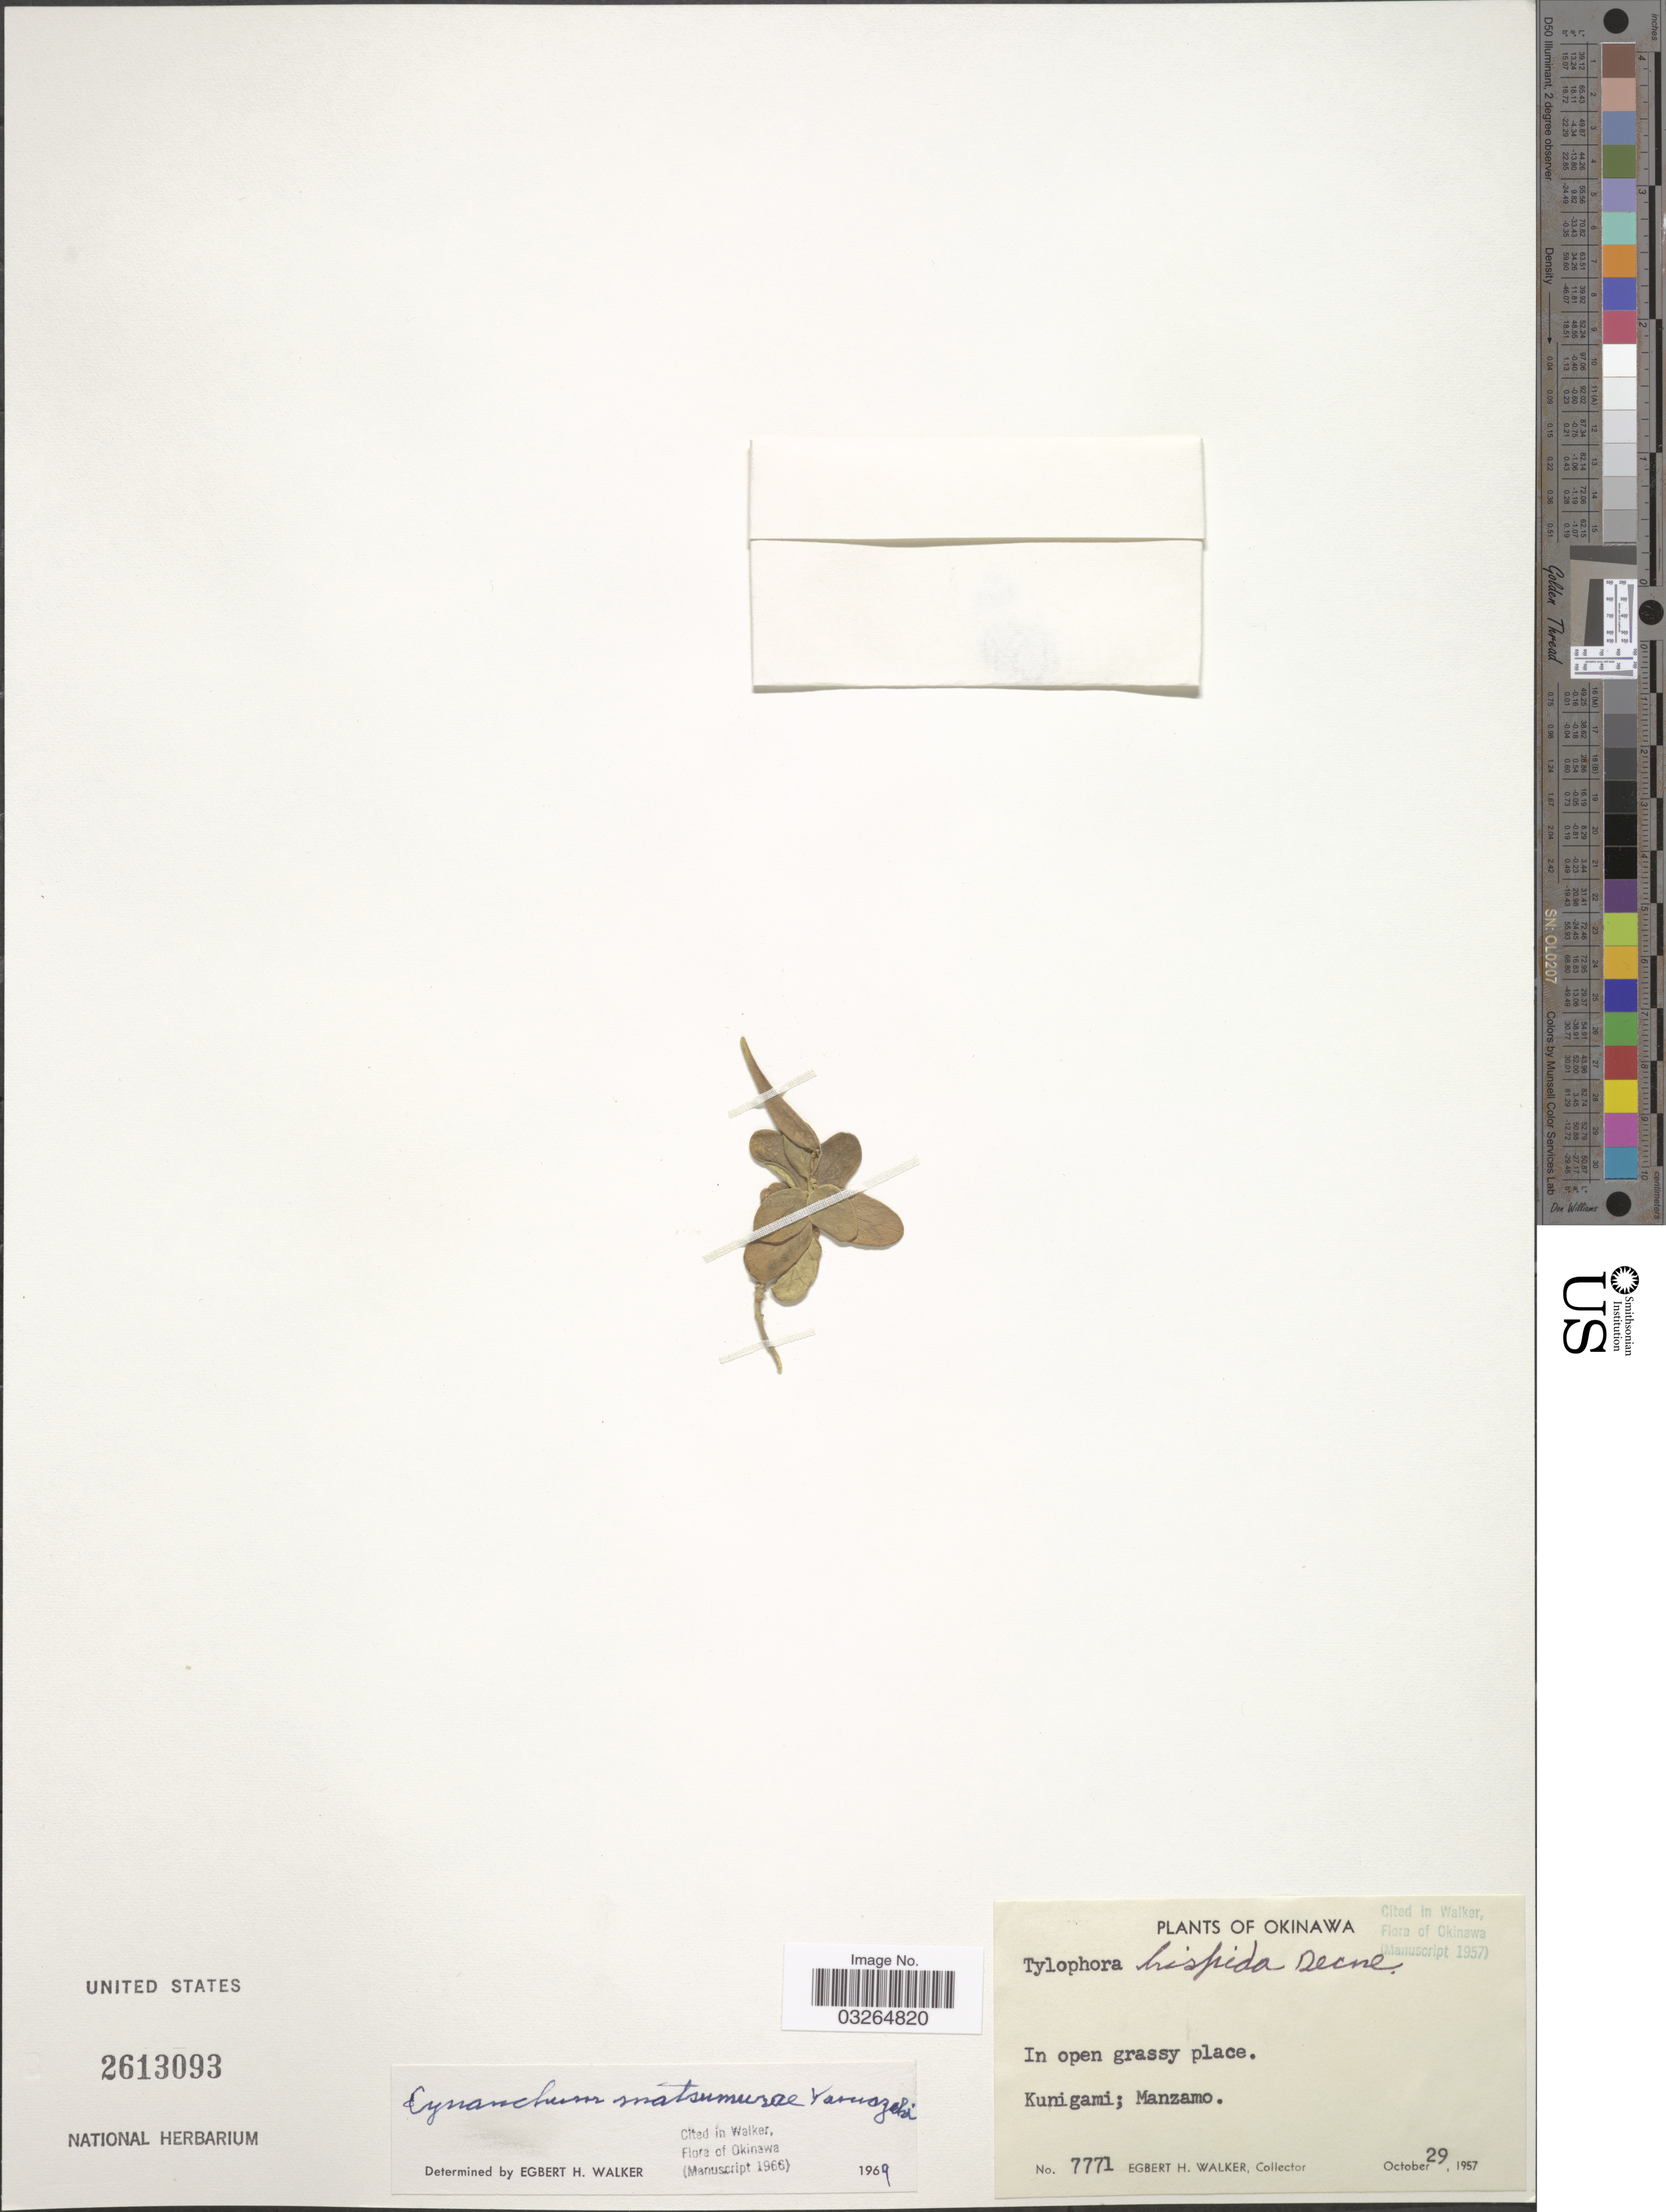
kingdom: Plantae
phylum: Tracheophyta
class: Magnoliopsida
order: Gentianales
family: Apocynaceae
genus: Cynanchum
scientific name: Cynanchum matsumurae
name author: T. Yamaz.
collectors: E. H. Walker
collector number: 7771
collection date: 1957-10-29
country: Japan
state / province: Okinawa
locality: Kunigama; Manzamo.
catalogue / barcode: US 2613093